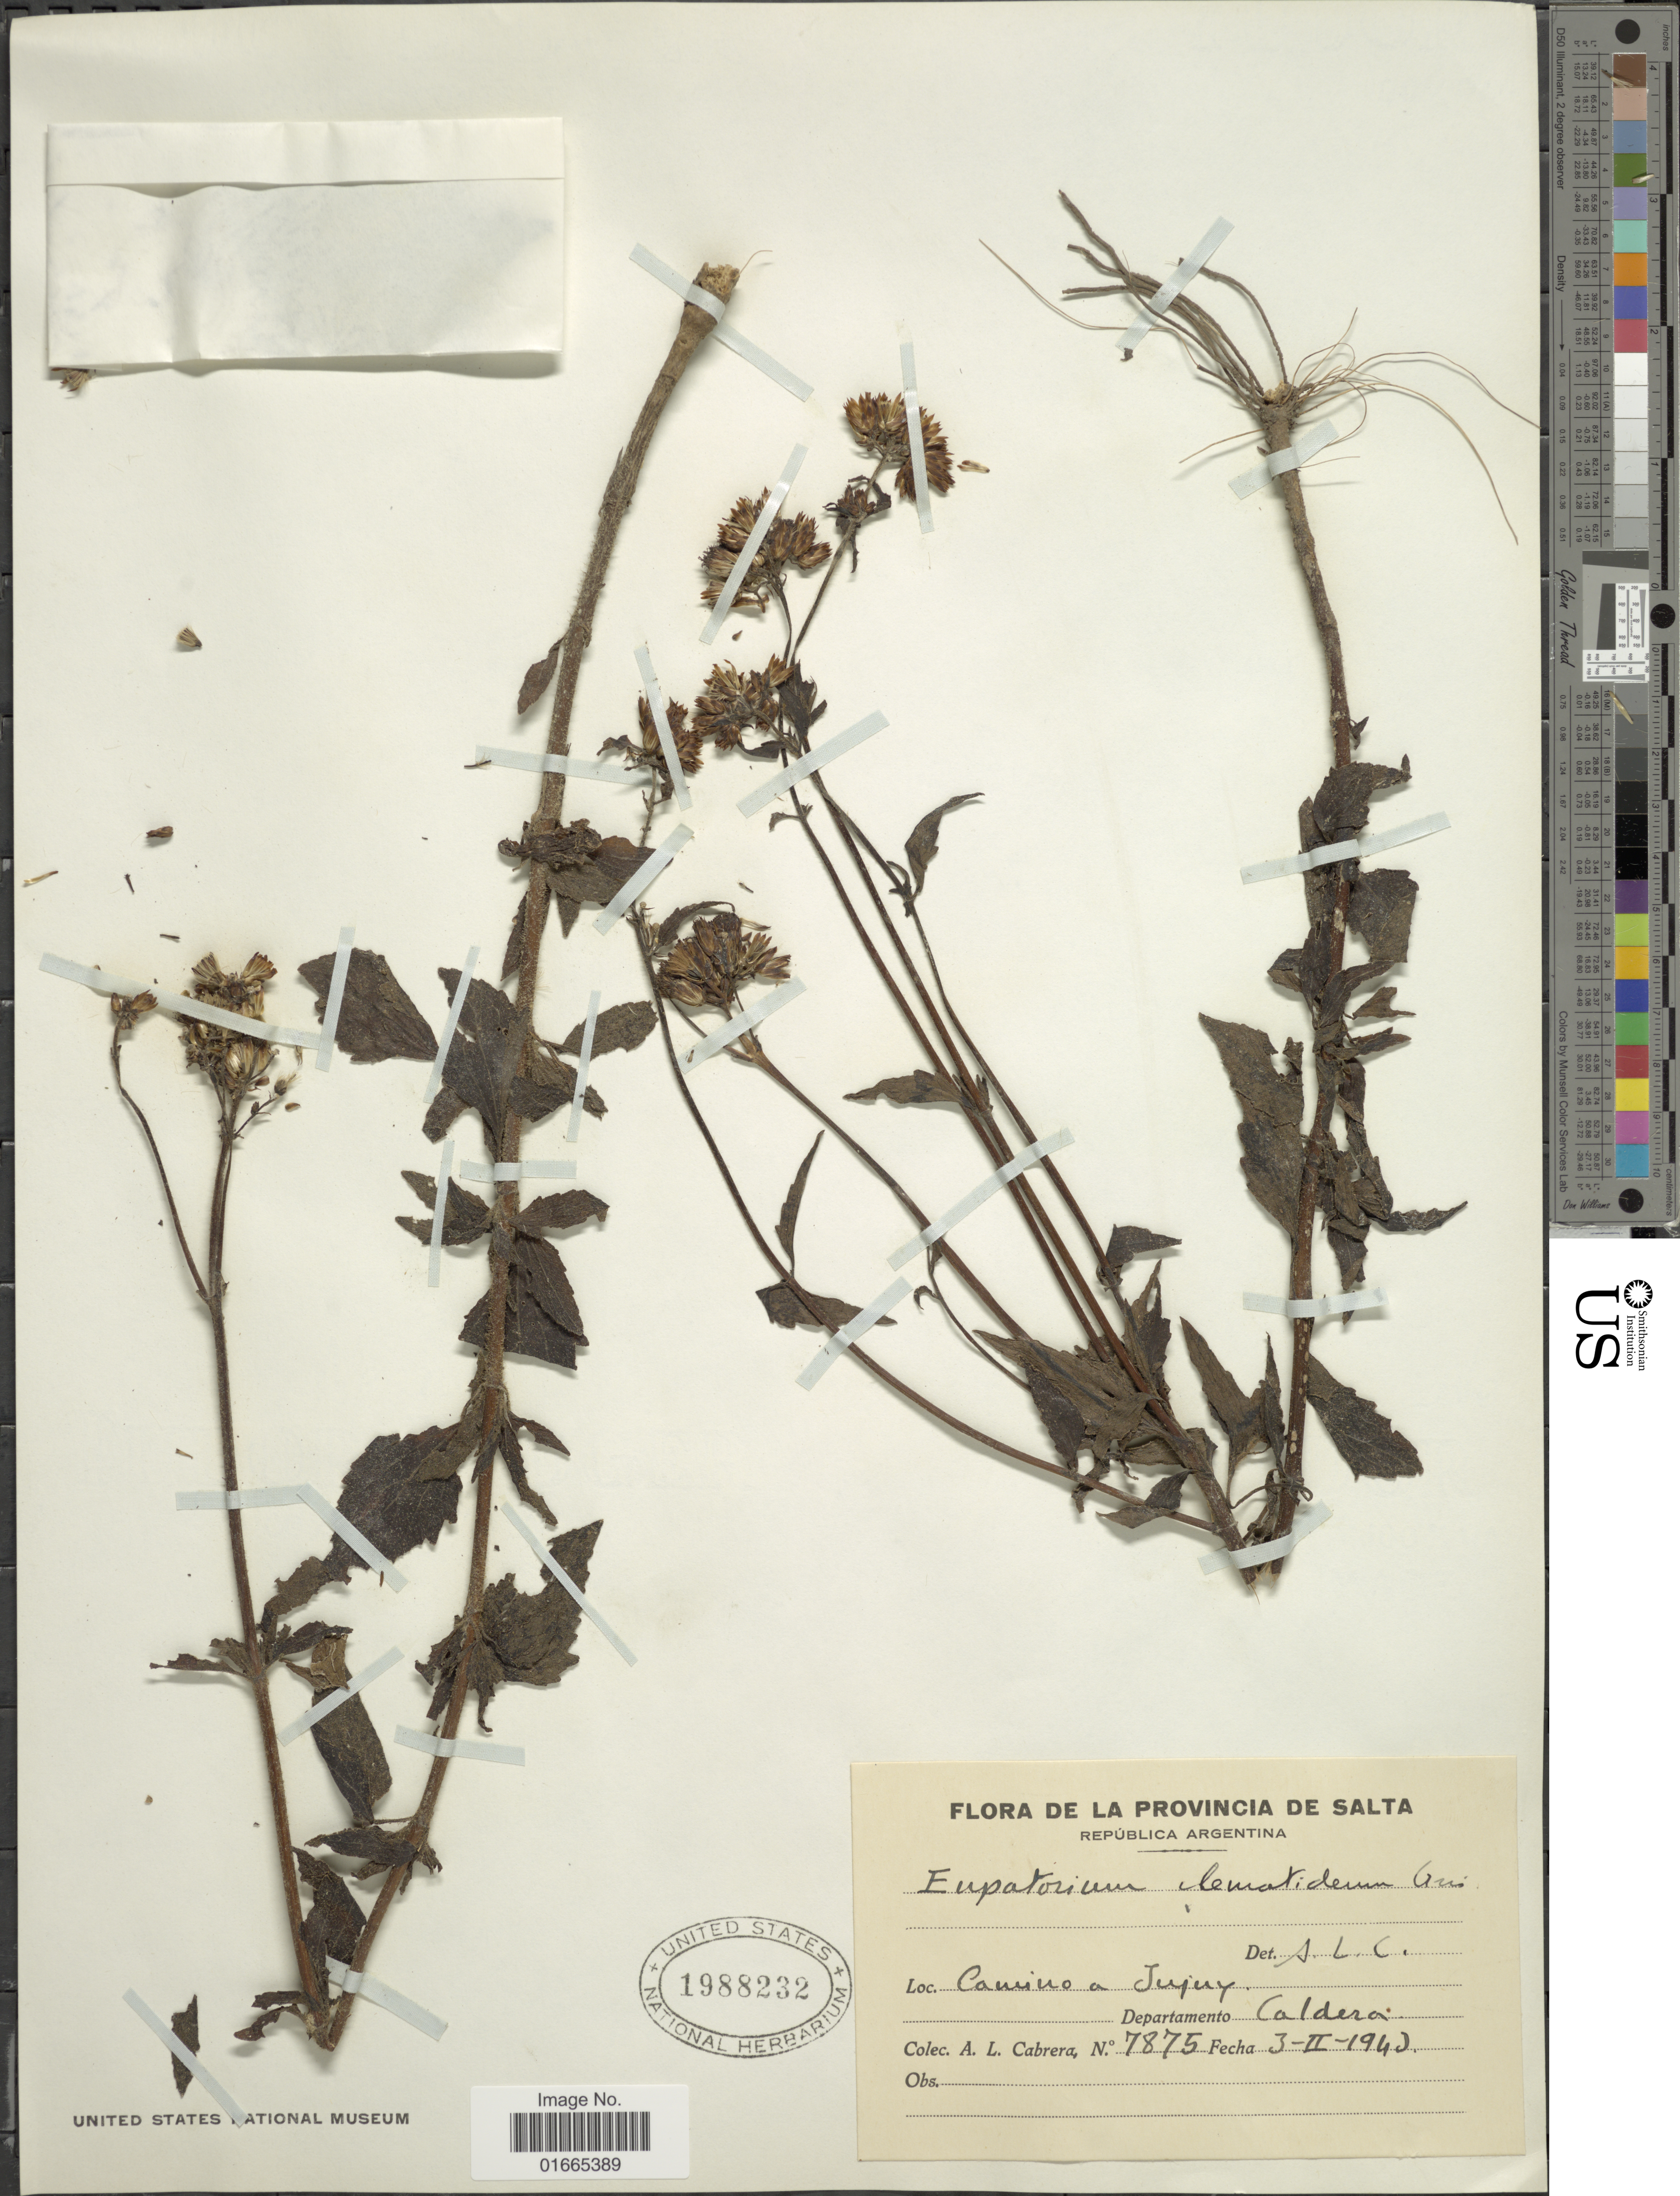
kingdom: Plantae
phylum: Tracheophyta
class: Magnoliopsida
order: Asterales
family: Asteraceae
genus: Praxelis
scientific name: Praxelis clematidea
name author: (Griseb.) R.M. King & H. Rob.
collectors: A. L. Cabrera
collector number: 7875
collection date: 1948-02-03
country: Argentina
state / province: Salta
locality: Departamento Caldera, Camino a Juyjuy.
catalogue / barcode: US 1988232